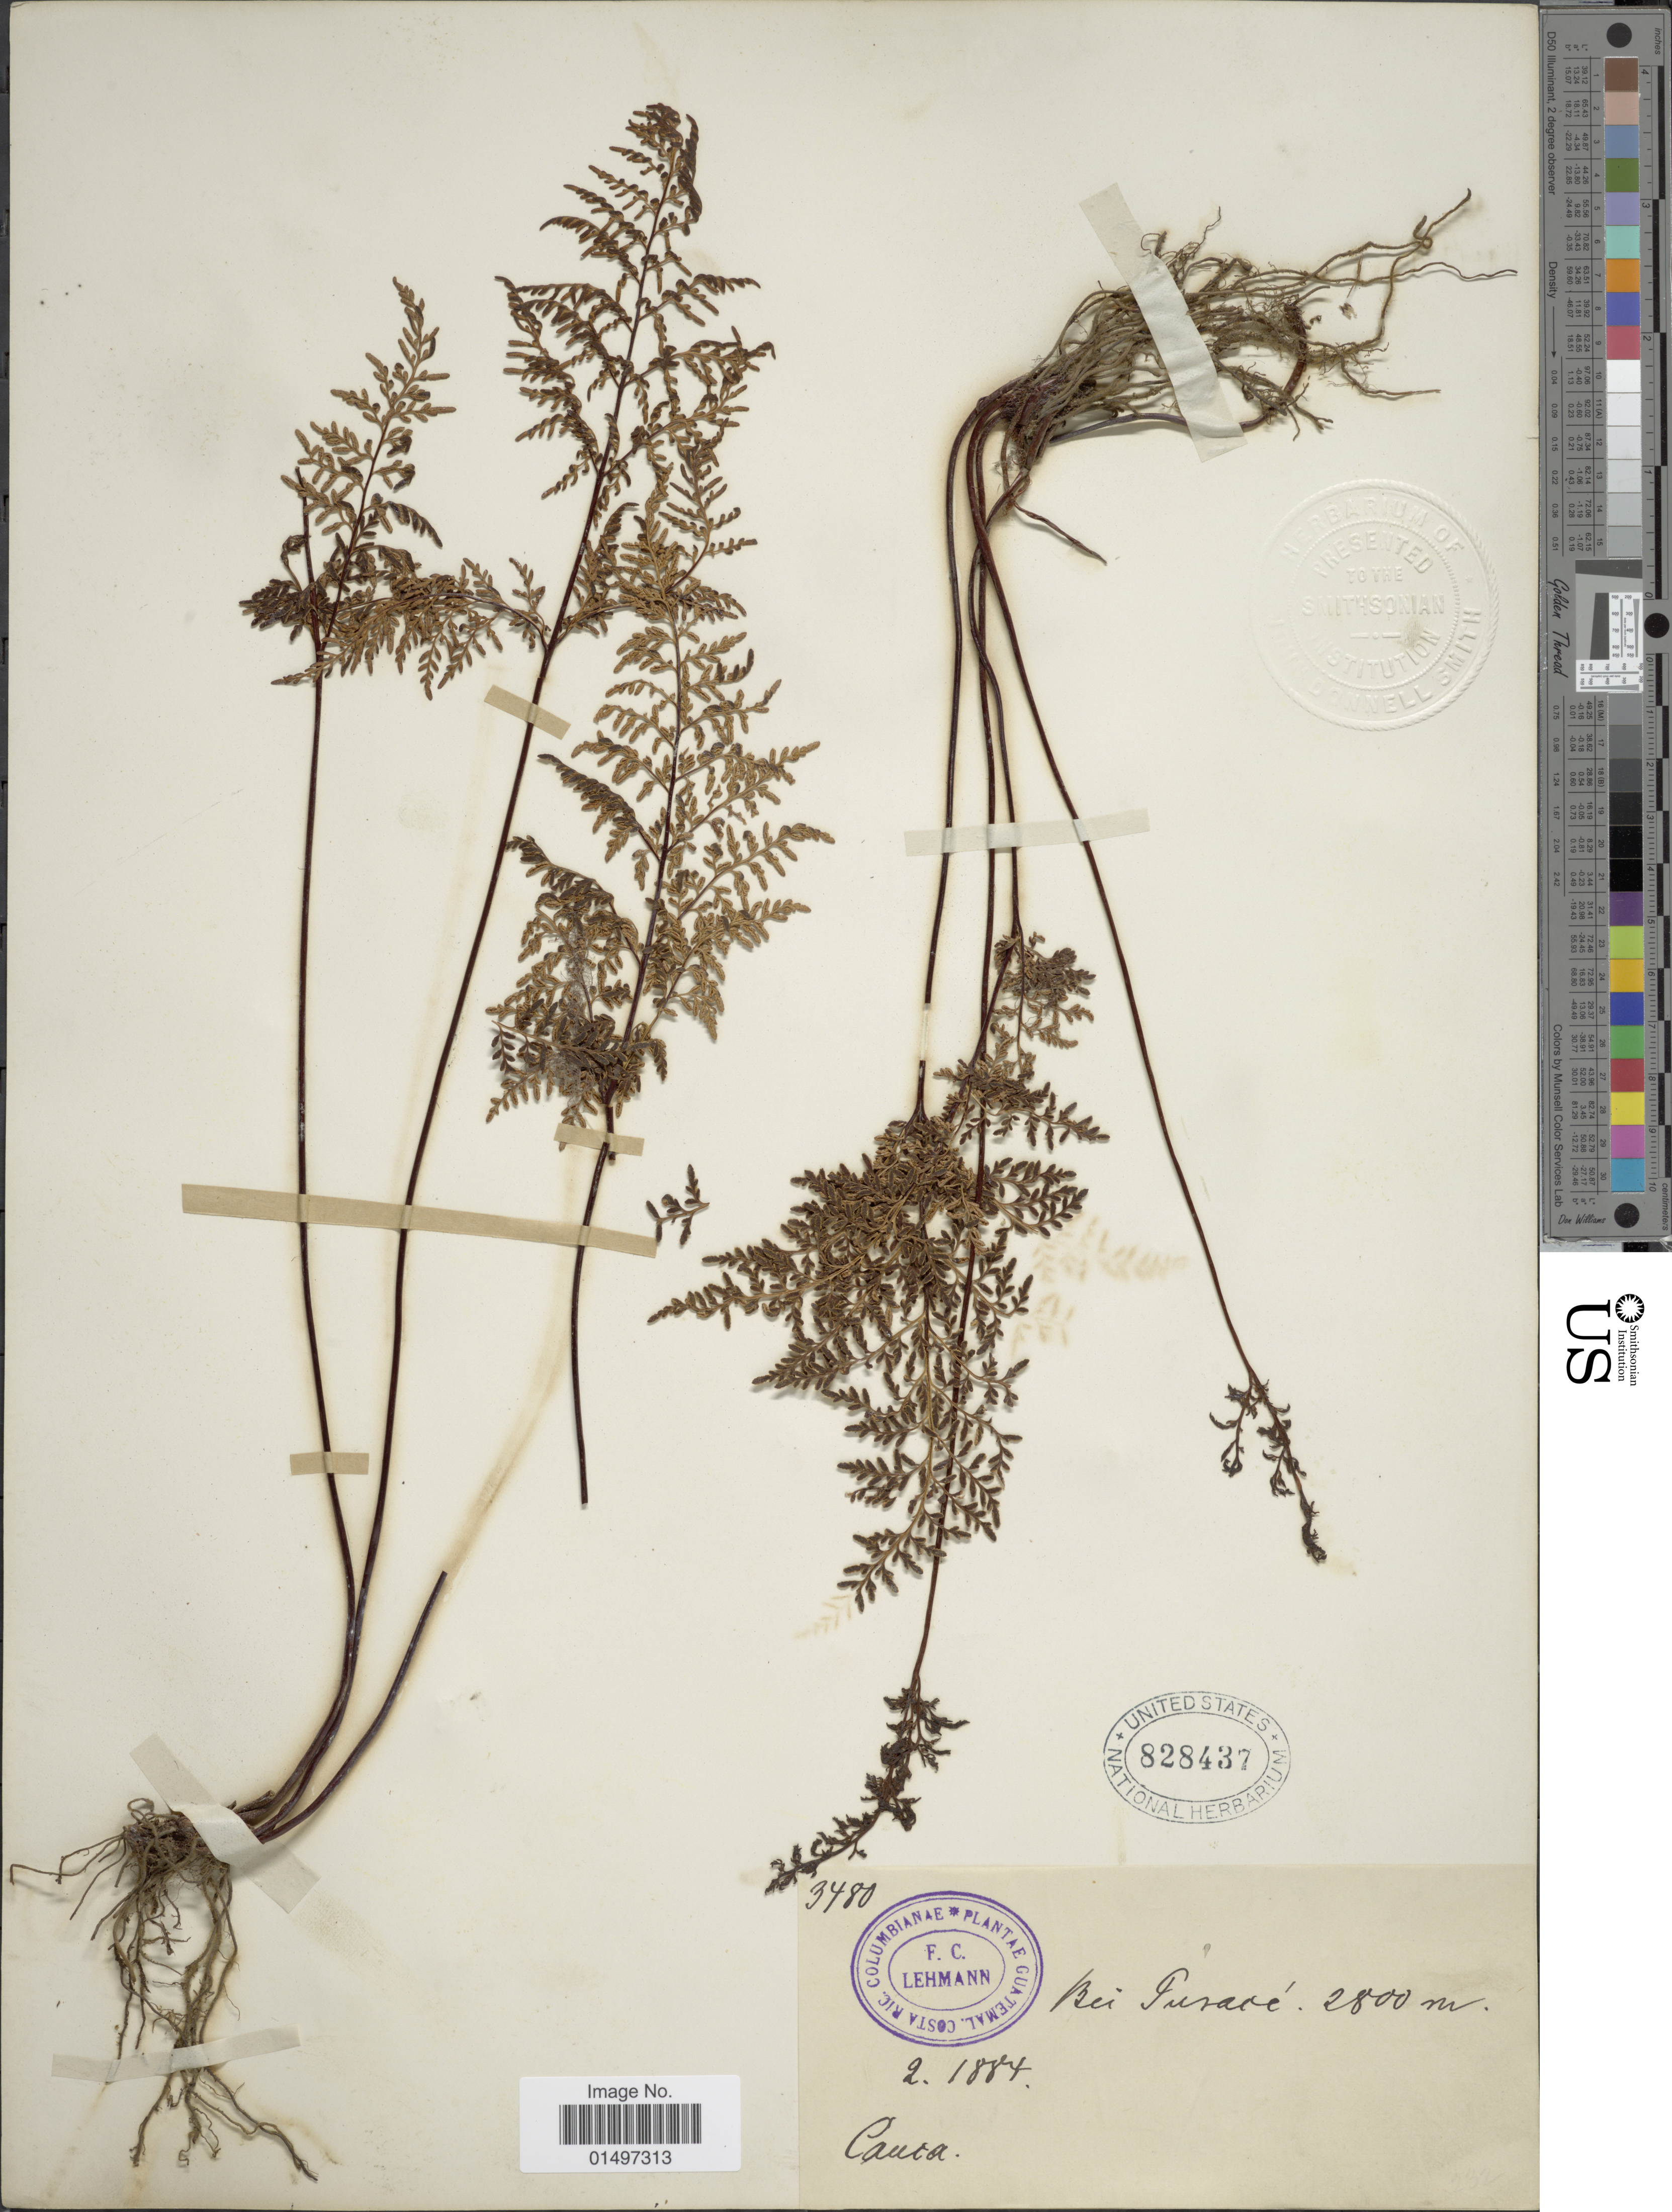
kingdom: Plantae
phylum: Tracheophyta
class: Polypodiopsida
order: Polypodiales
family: Pteridaceae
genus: Gaga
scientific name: Gaga marginata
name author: (Kunth) Fay W. Li & Windham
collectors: F. C. Lehmann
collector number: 3480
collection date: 1884-02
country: Colombia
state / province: Cauca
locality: Bei Purave. Cauca.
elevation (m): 2800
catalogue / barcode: US 828437